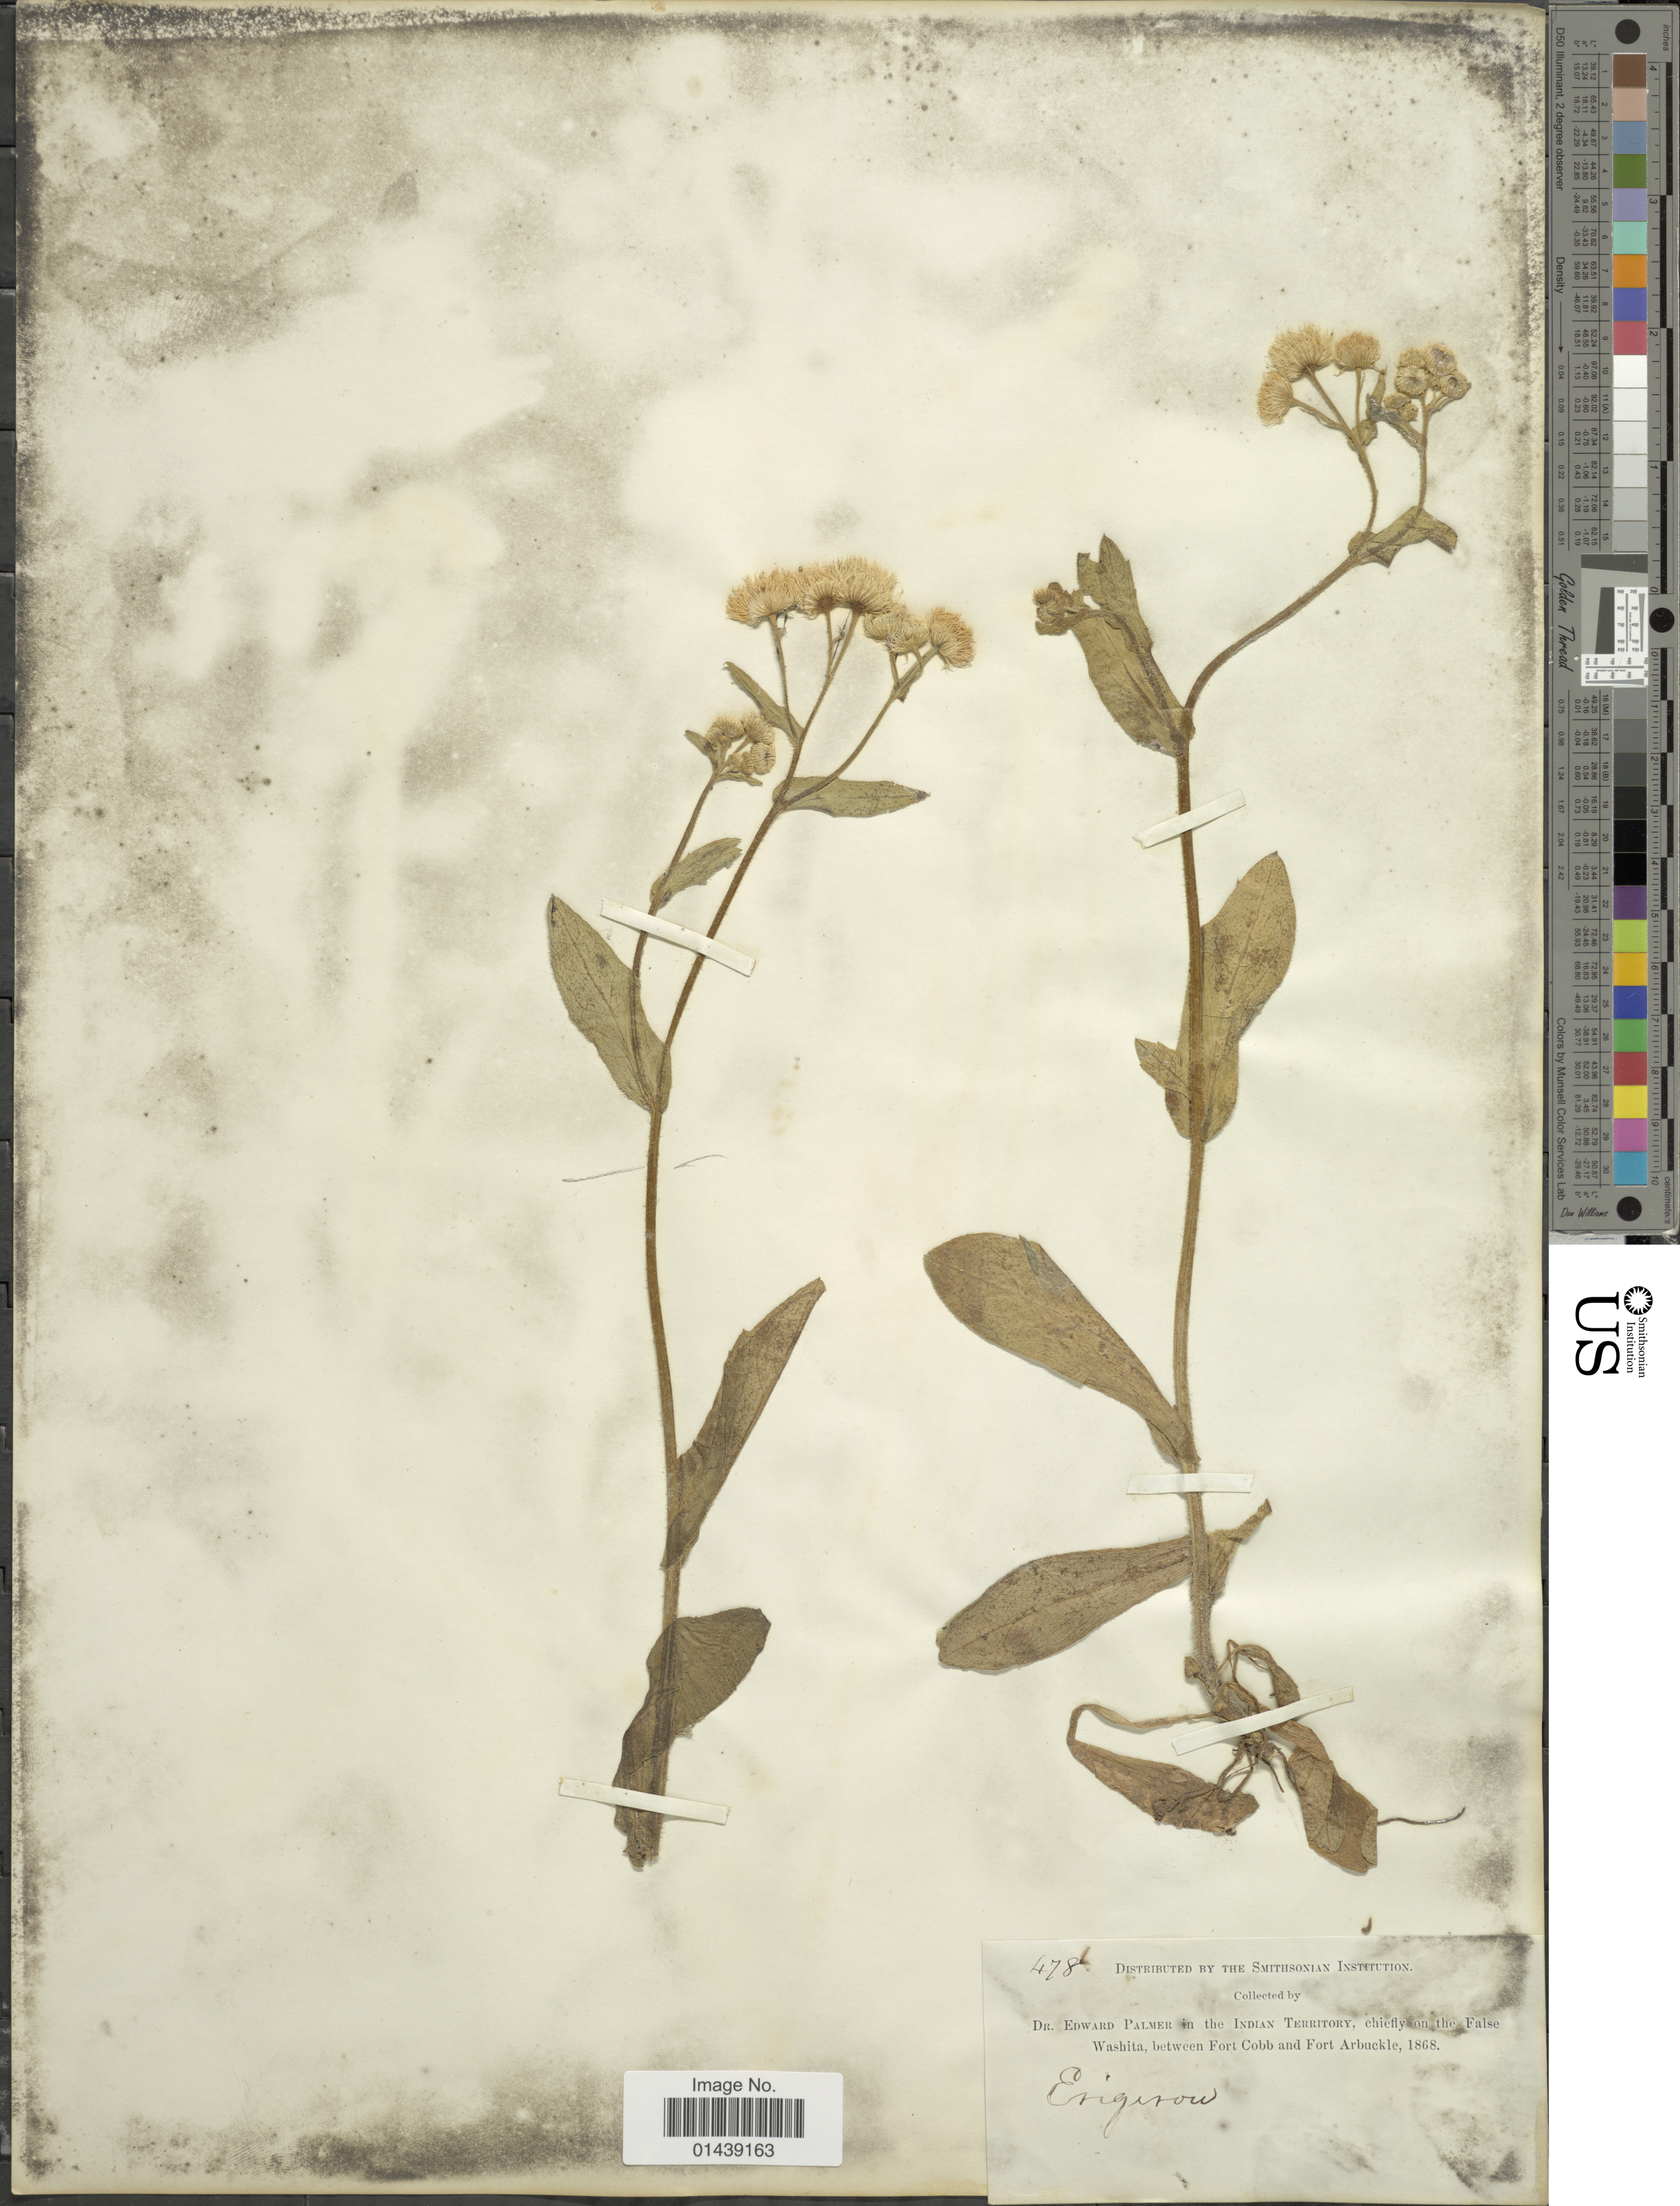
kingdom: Plantae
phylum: Tracheophyta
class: Magnoliopsida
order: Asterales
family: Asteraceae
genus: Erigeron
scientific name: Erigeron philadelphicus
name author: L.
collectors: E. Palmer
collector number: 478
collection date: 1868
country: United States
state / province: Oklahoma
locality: Indian Territory. on the False Washita, between Fort Cobb and Fort Arbuckle